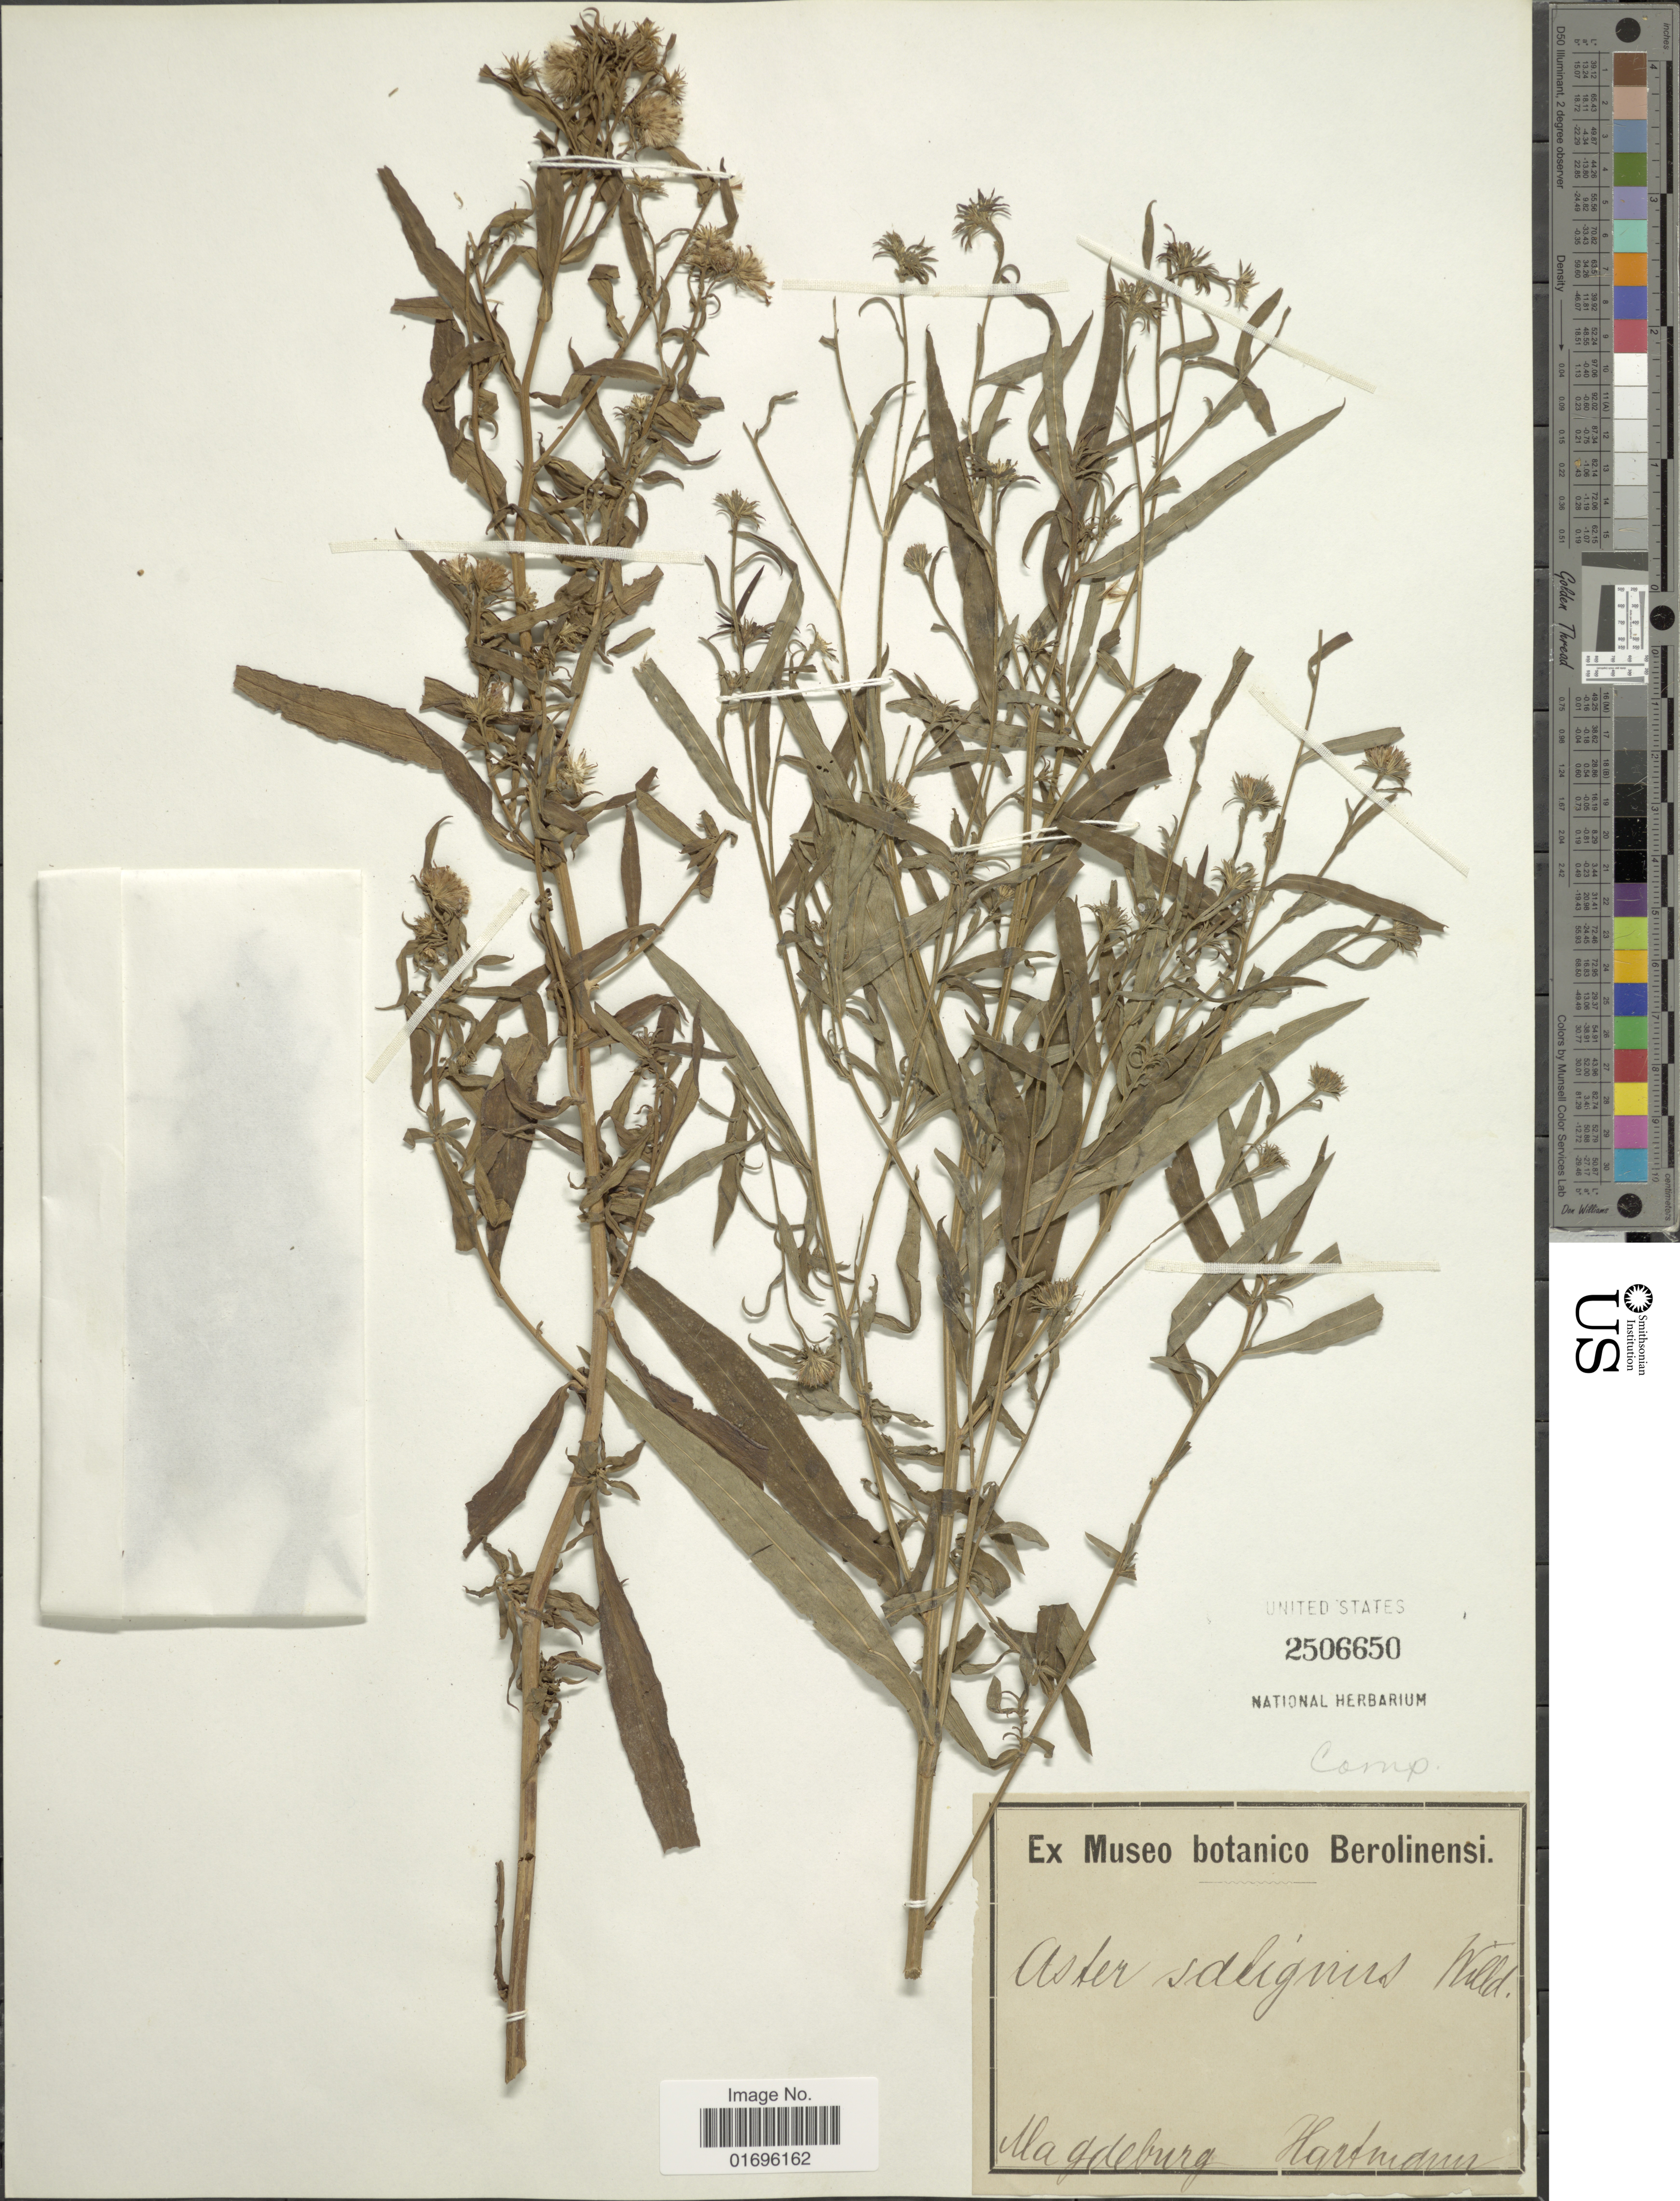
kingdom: Plantae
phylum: Tracheophyta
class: Magnoliopsida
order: Asterales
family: Asteraceae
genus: Aster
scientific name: Aster salignus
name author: Willd.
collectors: -. Hartmann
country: Germany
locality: Magdeburg.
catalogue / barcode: US 2506650